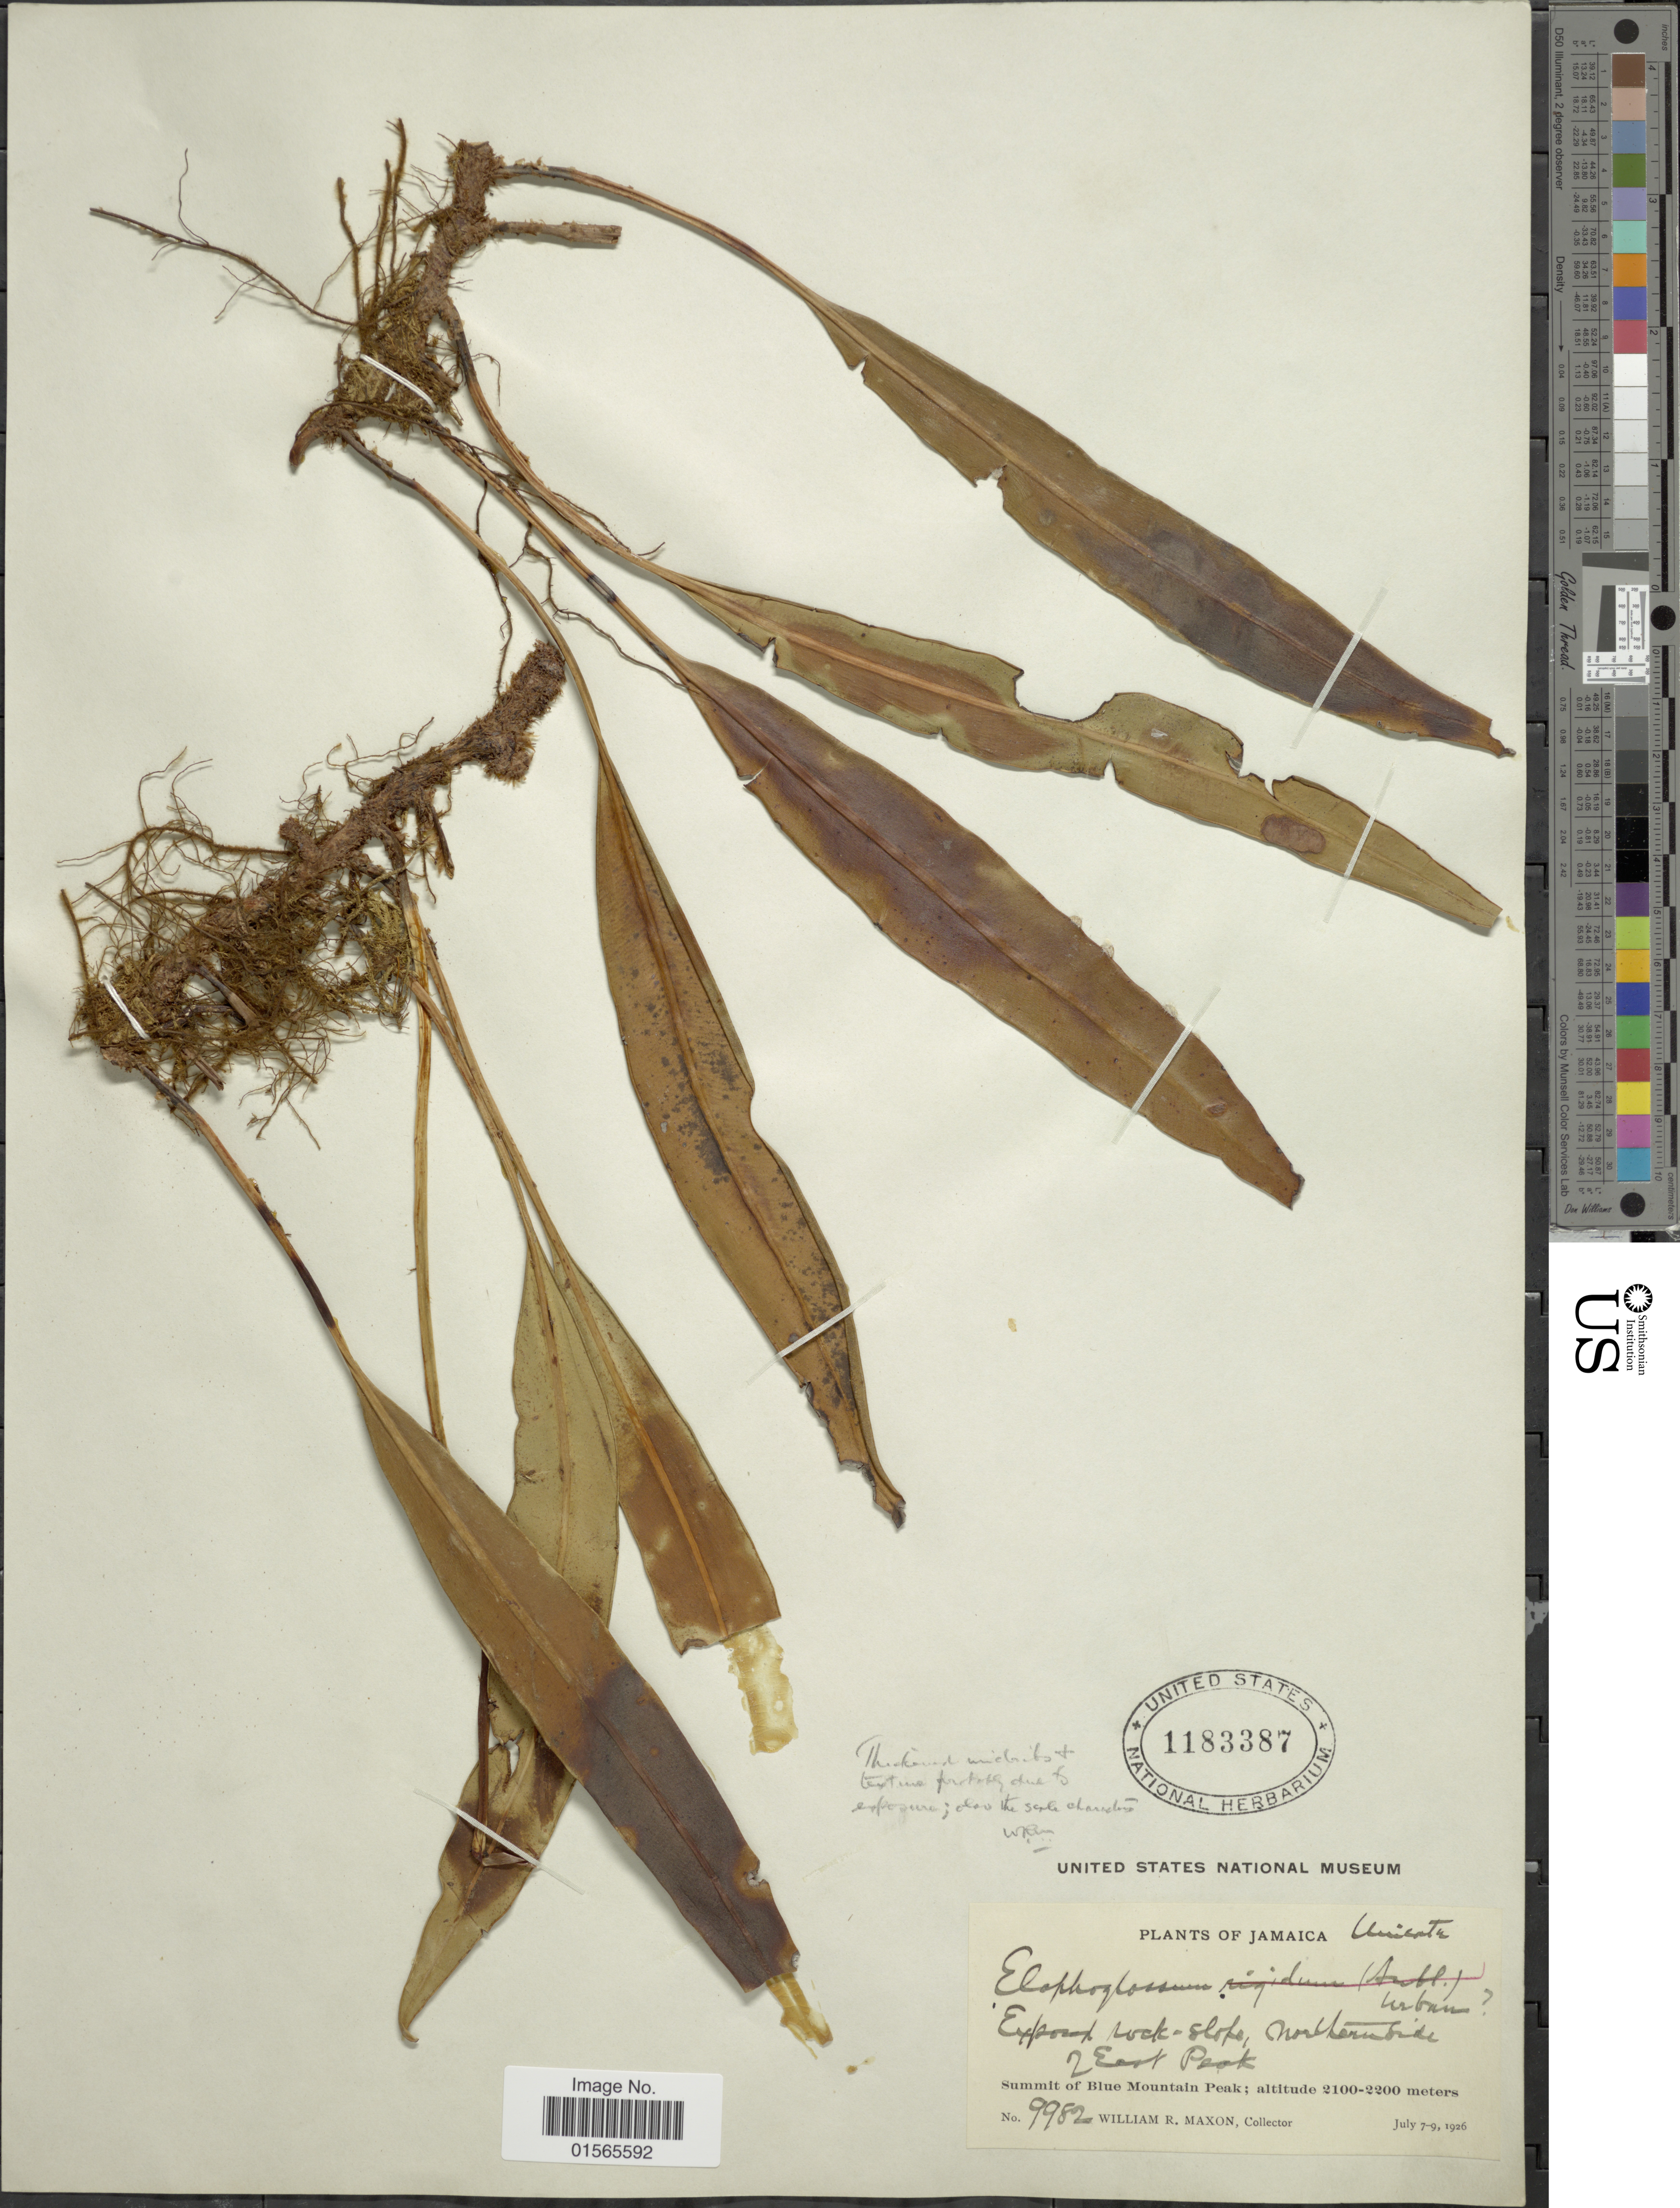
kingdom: Plantae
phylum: Tracheophyta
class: Polypodiopsida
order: Polypodiales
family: Dryopteridaceae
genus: Elaphoglossum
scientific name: Elaphoglossum inaequalifolium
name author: (Jenman) C. Chr.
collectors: W. R. Maxon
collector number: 9982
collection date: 1926-07-07/1926-07-09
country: Jamaica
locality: Exposed rock-slope, northernside of East Peak, Summit of Blue Mountain Peak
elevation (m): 2100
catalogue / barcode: US 1183387